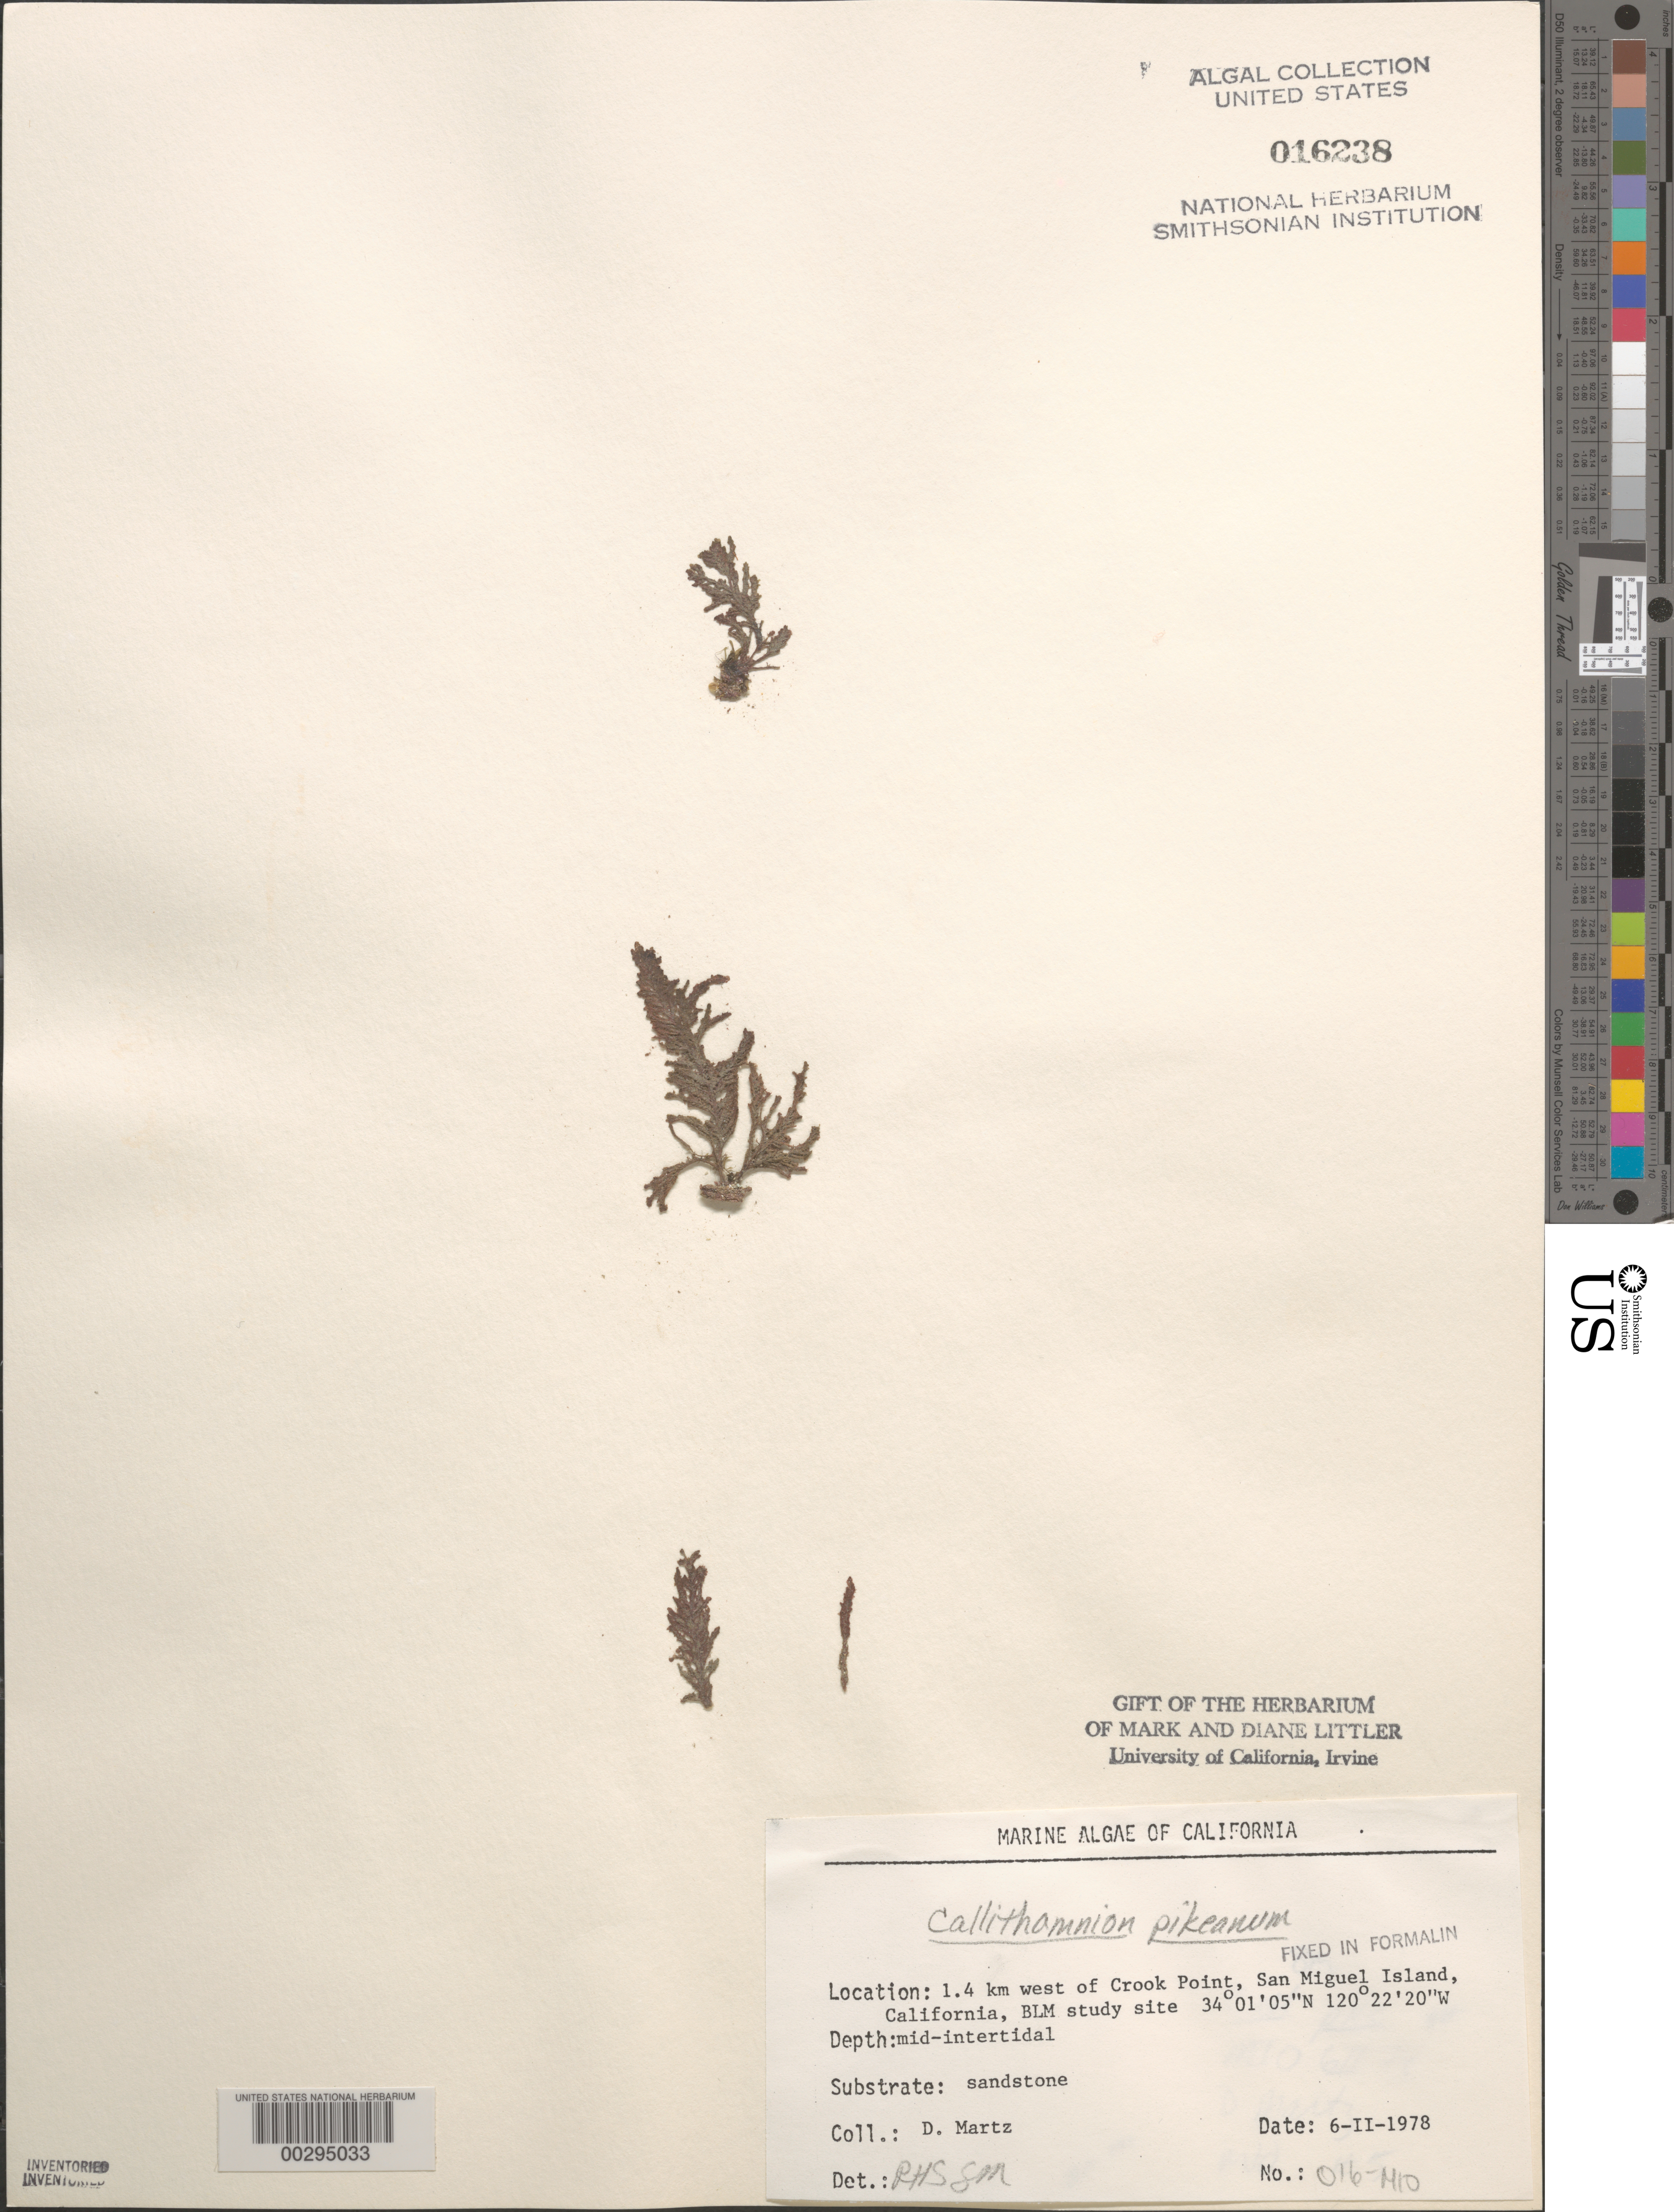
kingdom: Plantae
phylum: Rhodophyta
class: Florideophyceae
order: Ceramiales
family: Callithamniaceae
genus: Callithamnion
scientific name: Callithamnion pikeanum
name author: Harv.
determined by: Sims, Robert H.; Murray, S. N.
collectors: D. Martz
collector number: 016-mio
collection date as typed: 06 Feb 1978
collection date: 1978-02-06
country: United States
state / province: California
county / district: Santa Barbara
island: San Miguel Island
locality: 1.4 km north of Crook Point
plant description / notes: BLM-SOCALBIGHT Rocky Intertidal Survey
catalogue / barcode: US 16238